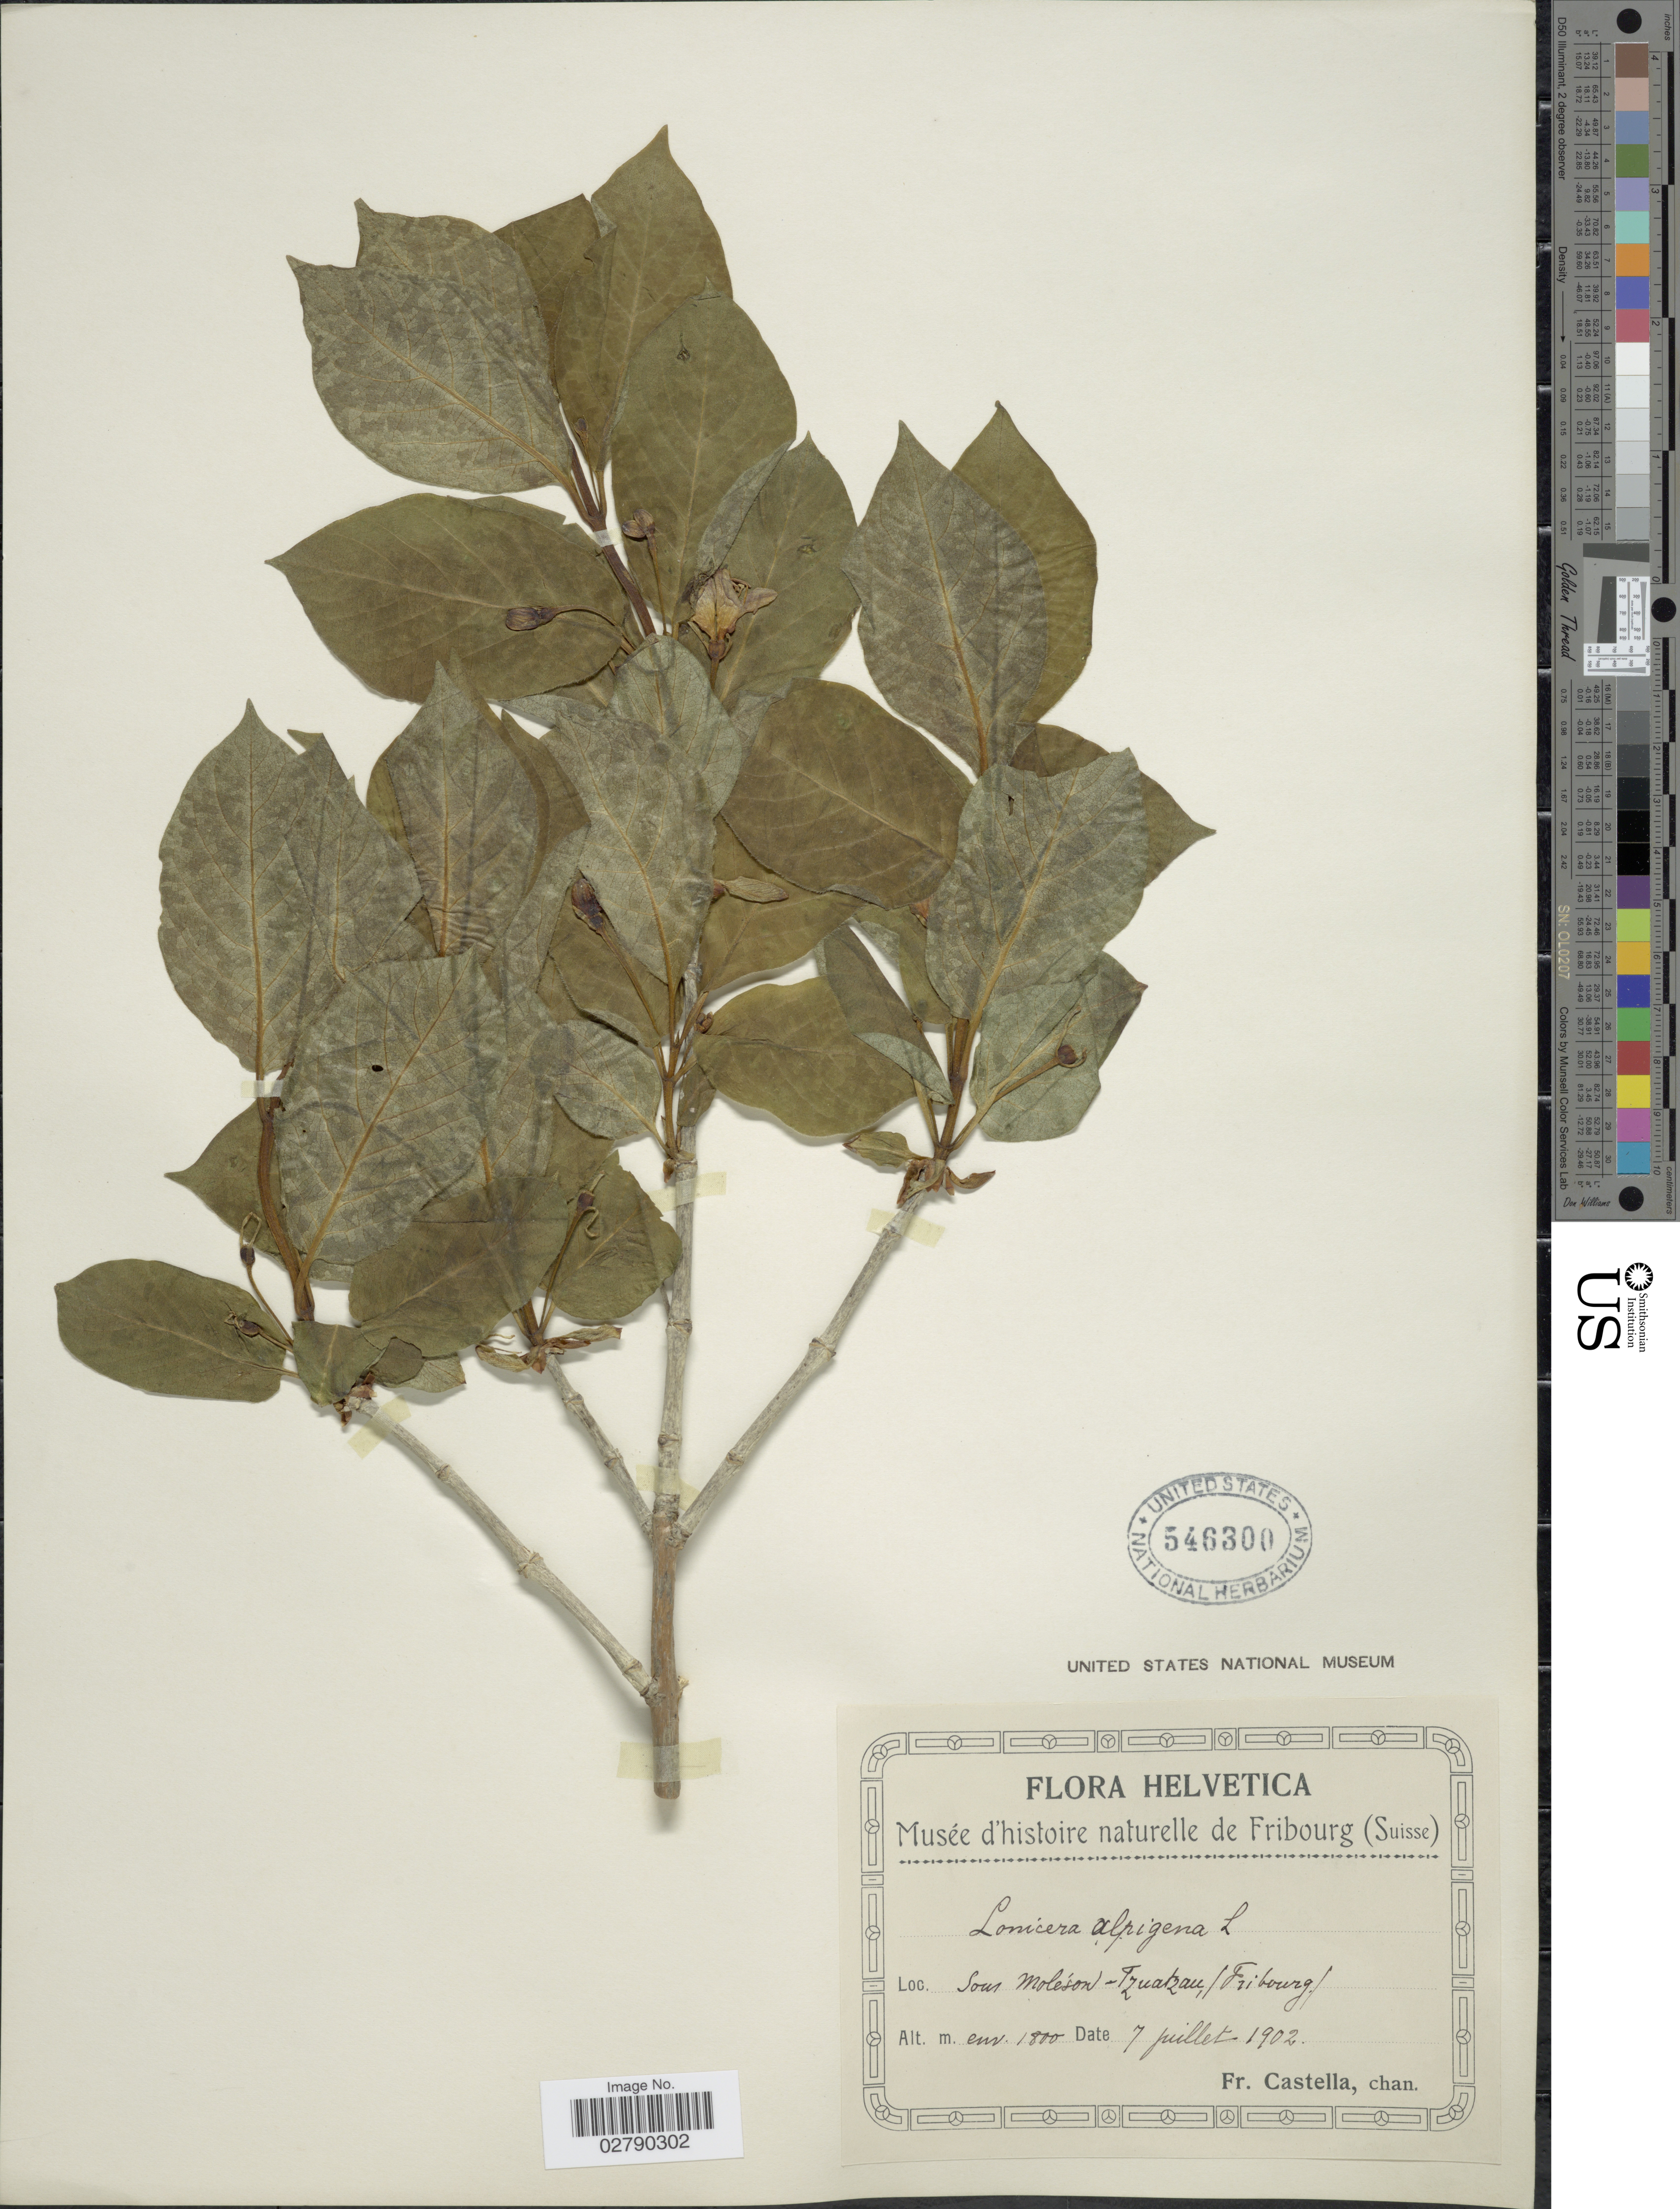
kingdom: Plantae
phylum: Tracheophyta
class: Magnoliopsida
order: Dipsacales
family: Caprifoliaceae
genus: Leycesteria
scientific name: Leycesteria alpigena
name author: L.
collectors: Fr. Castella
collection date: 1902-07-07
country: Switzerland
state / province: Fribourg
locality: Sous Moléson - Tzuatzau. Helvetica.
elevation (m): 1800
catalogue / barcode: US 546300